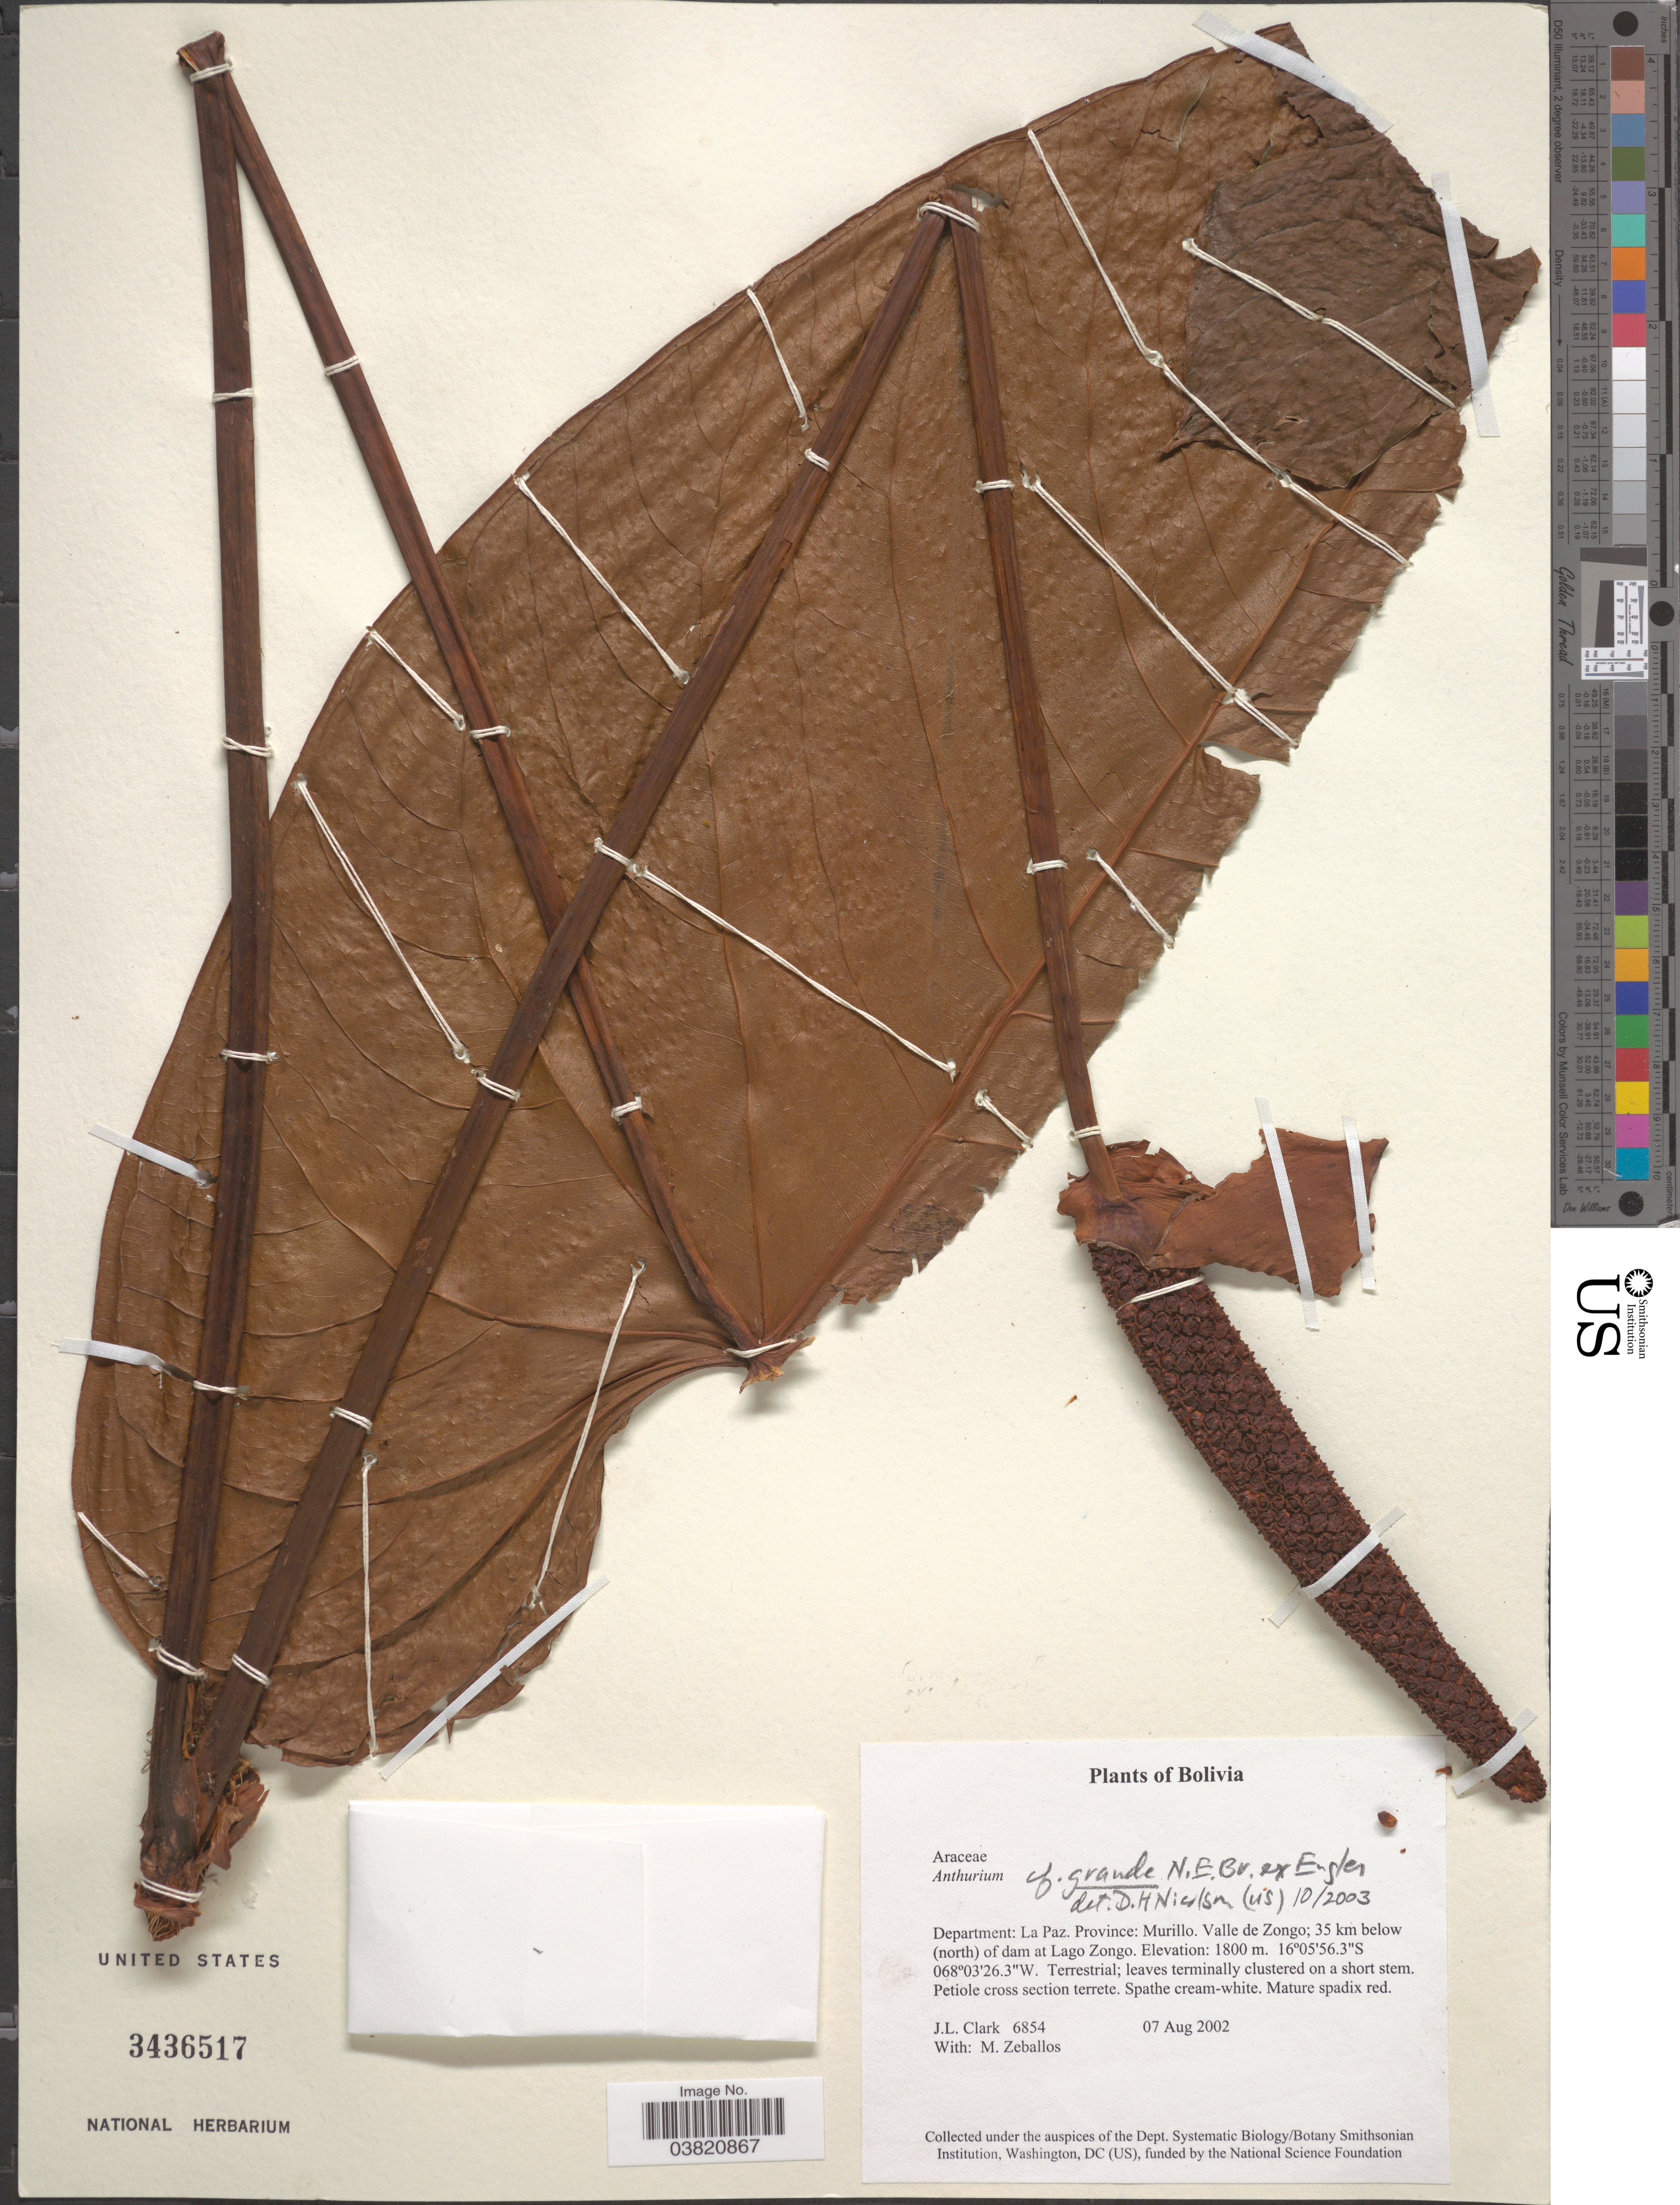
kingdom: Plantae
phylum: Tracheophyta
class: Liliopsida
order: Alismatales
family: Araceae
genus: Anthurium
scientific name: Anthurium grande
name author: N.E. Br. ex Engl.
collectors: J. L. Clark & M. Zeballos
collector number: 6854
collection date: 2002-08-07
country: Bolivia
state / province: La Paz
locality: Department: La Paz. Province: Murillo. Valle de Zongo; 35 km below (north) of dam at Lago Zongo.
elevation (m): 1800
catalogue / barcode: US 3436517